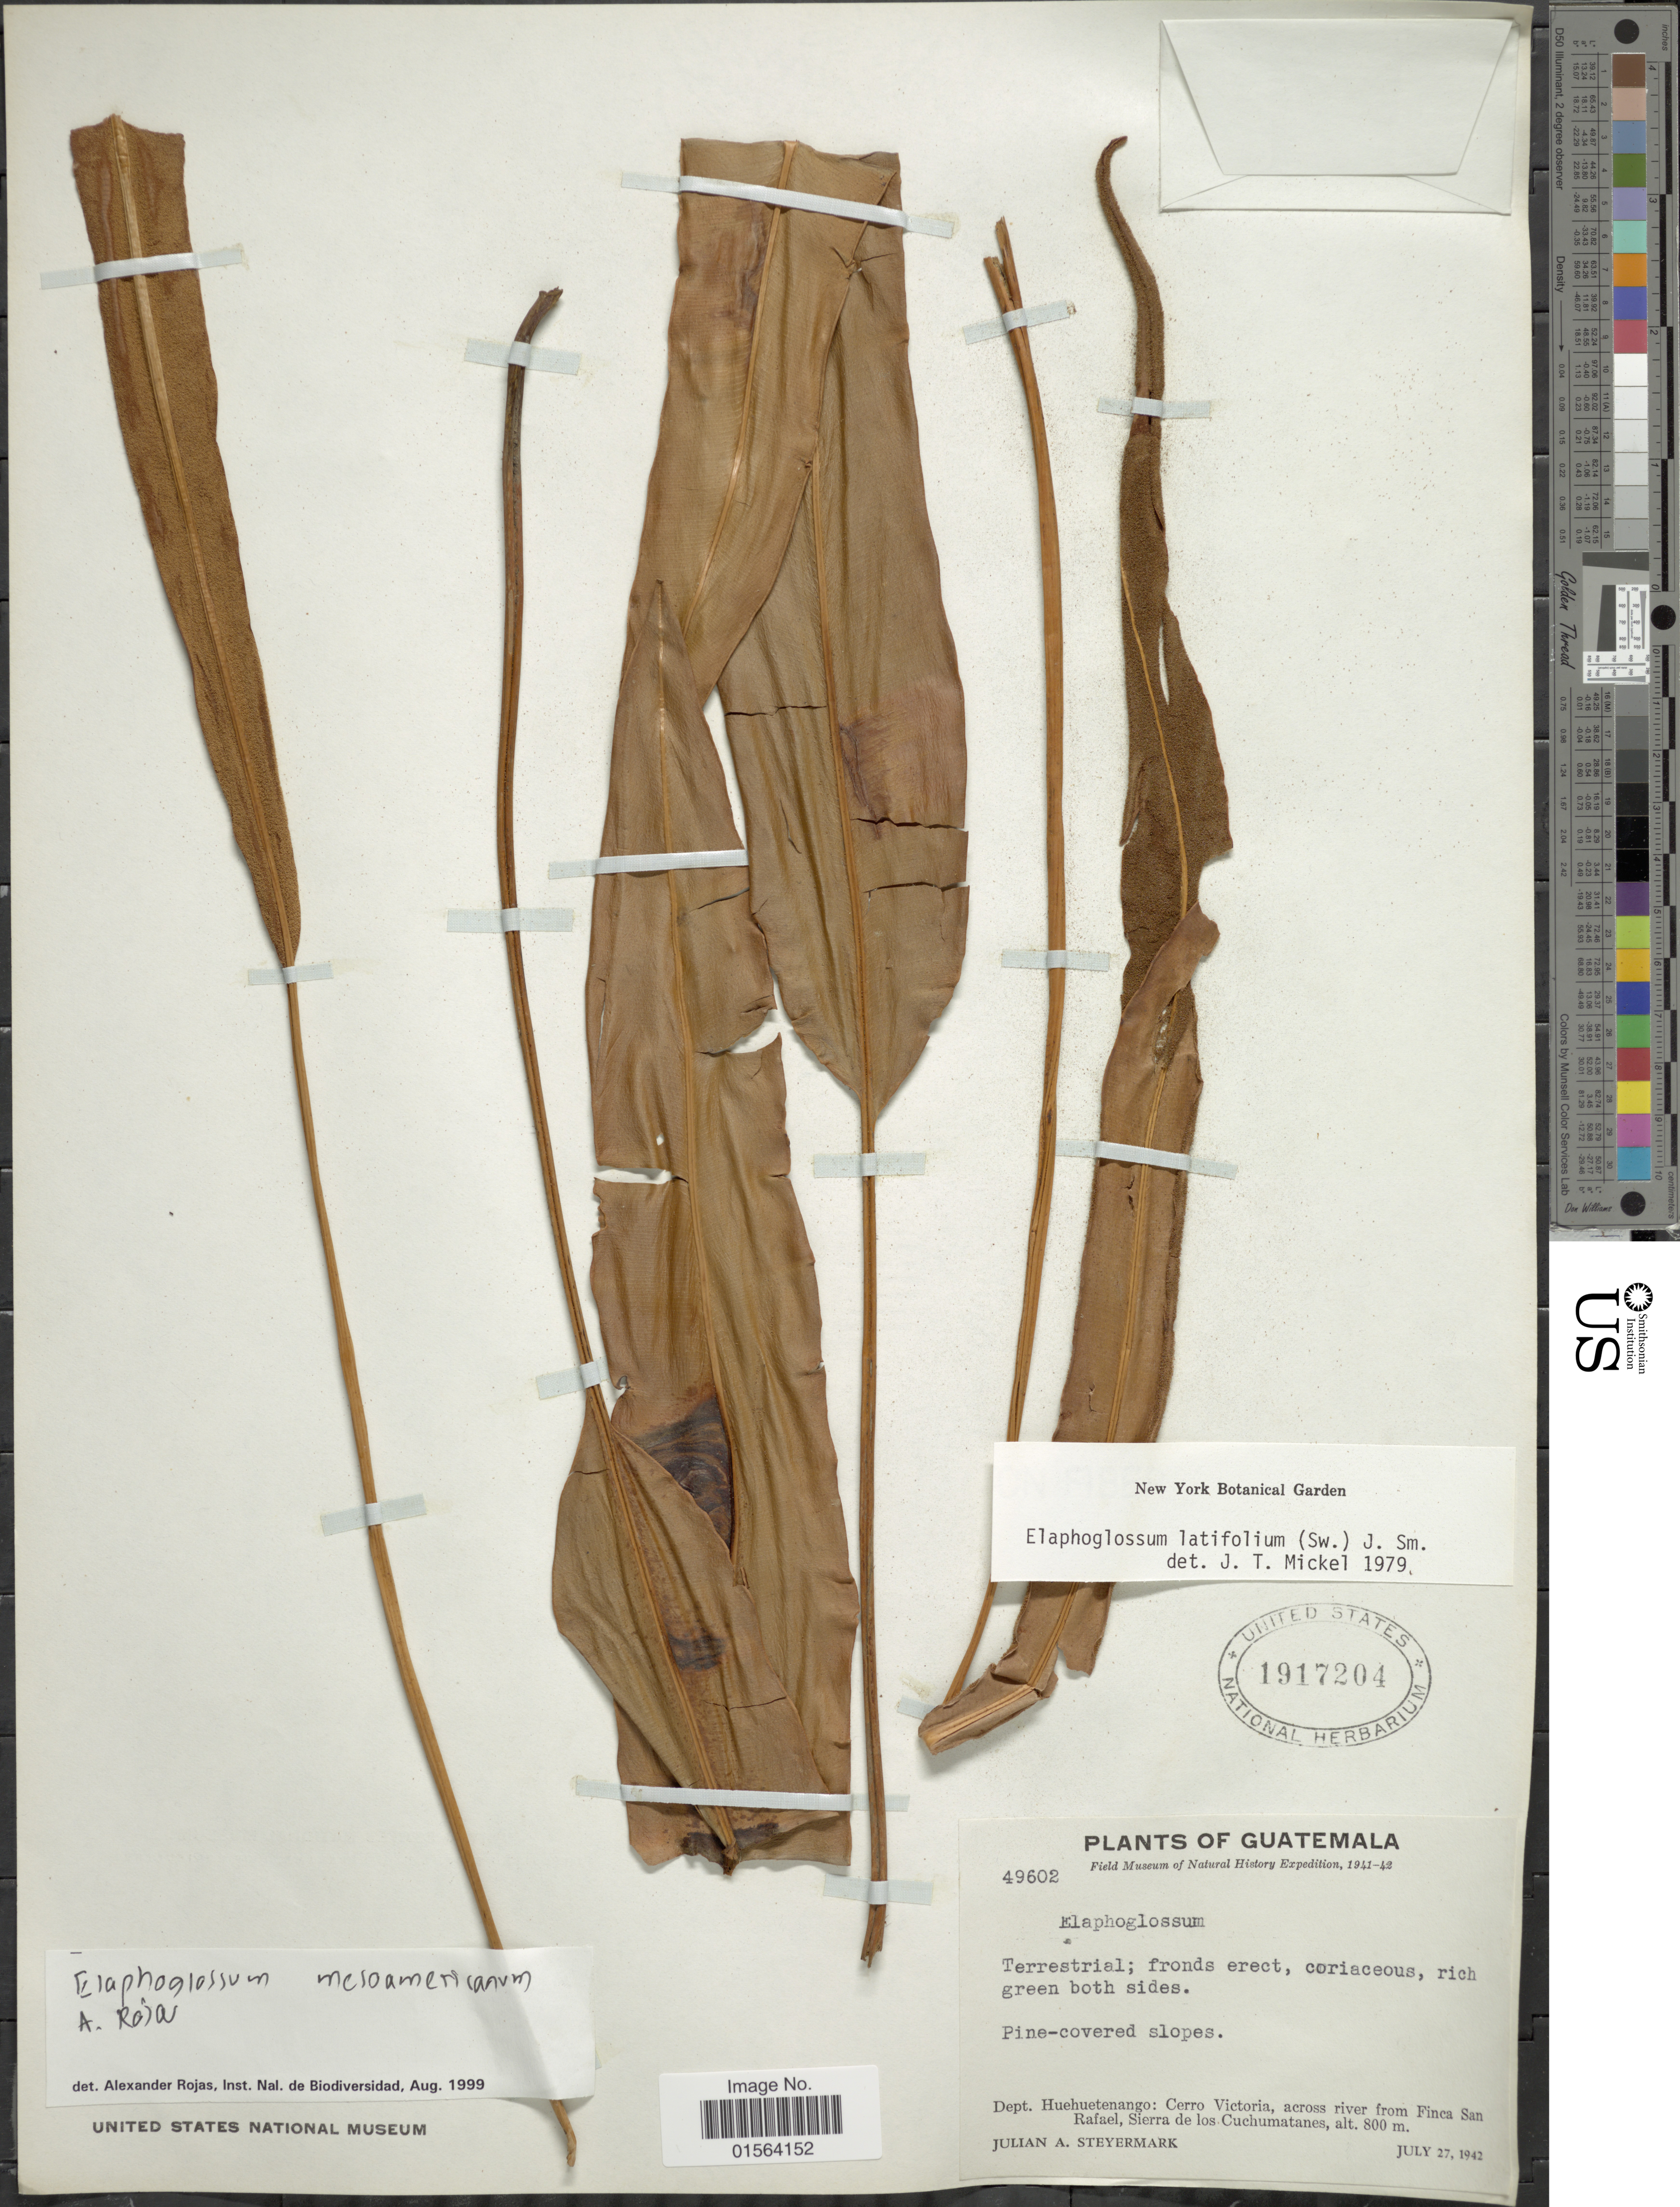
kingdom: Plantae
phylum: Tracheophyta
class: Polypodiopsida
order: Polypodiales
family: Dryopteridaceae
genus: Elaphoglossum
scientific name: Elaphoglossum latifolium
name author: (Sw.) J. Sm.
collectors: J. Steyermark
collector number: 49602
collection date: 1942-07-27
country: Guatemala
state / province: Huehuetenango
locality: Dept. Huehuetenango: Cerro Victoria, across river from Finca San Rafael, Sierra de los Cuchumatanes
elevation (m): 800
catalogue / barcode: US 1917204